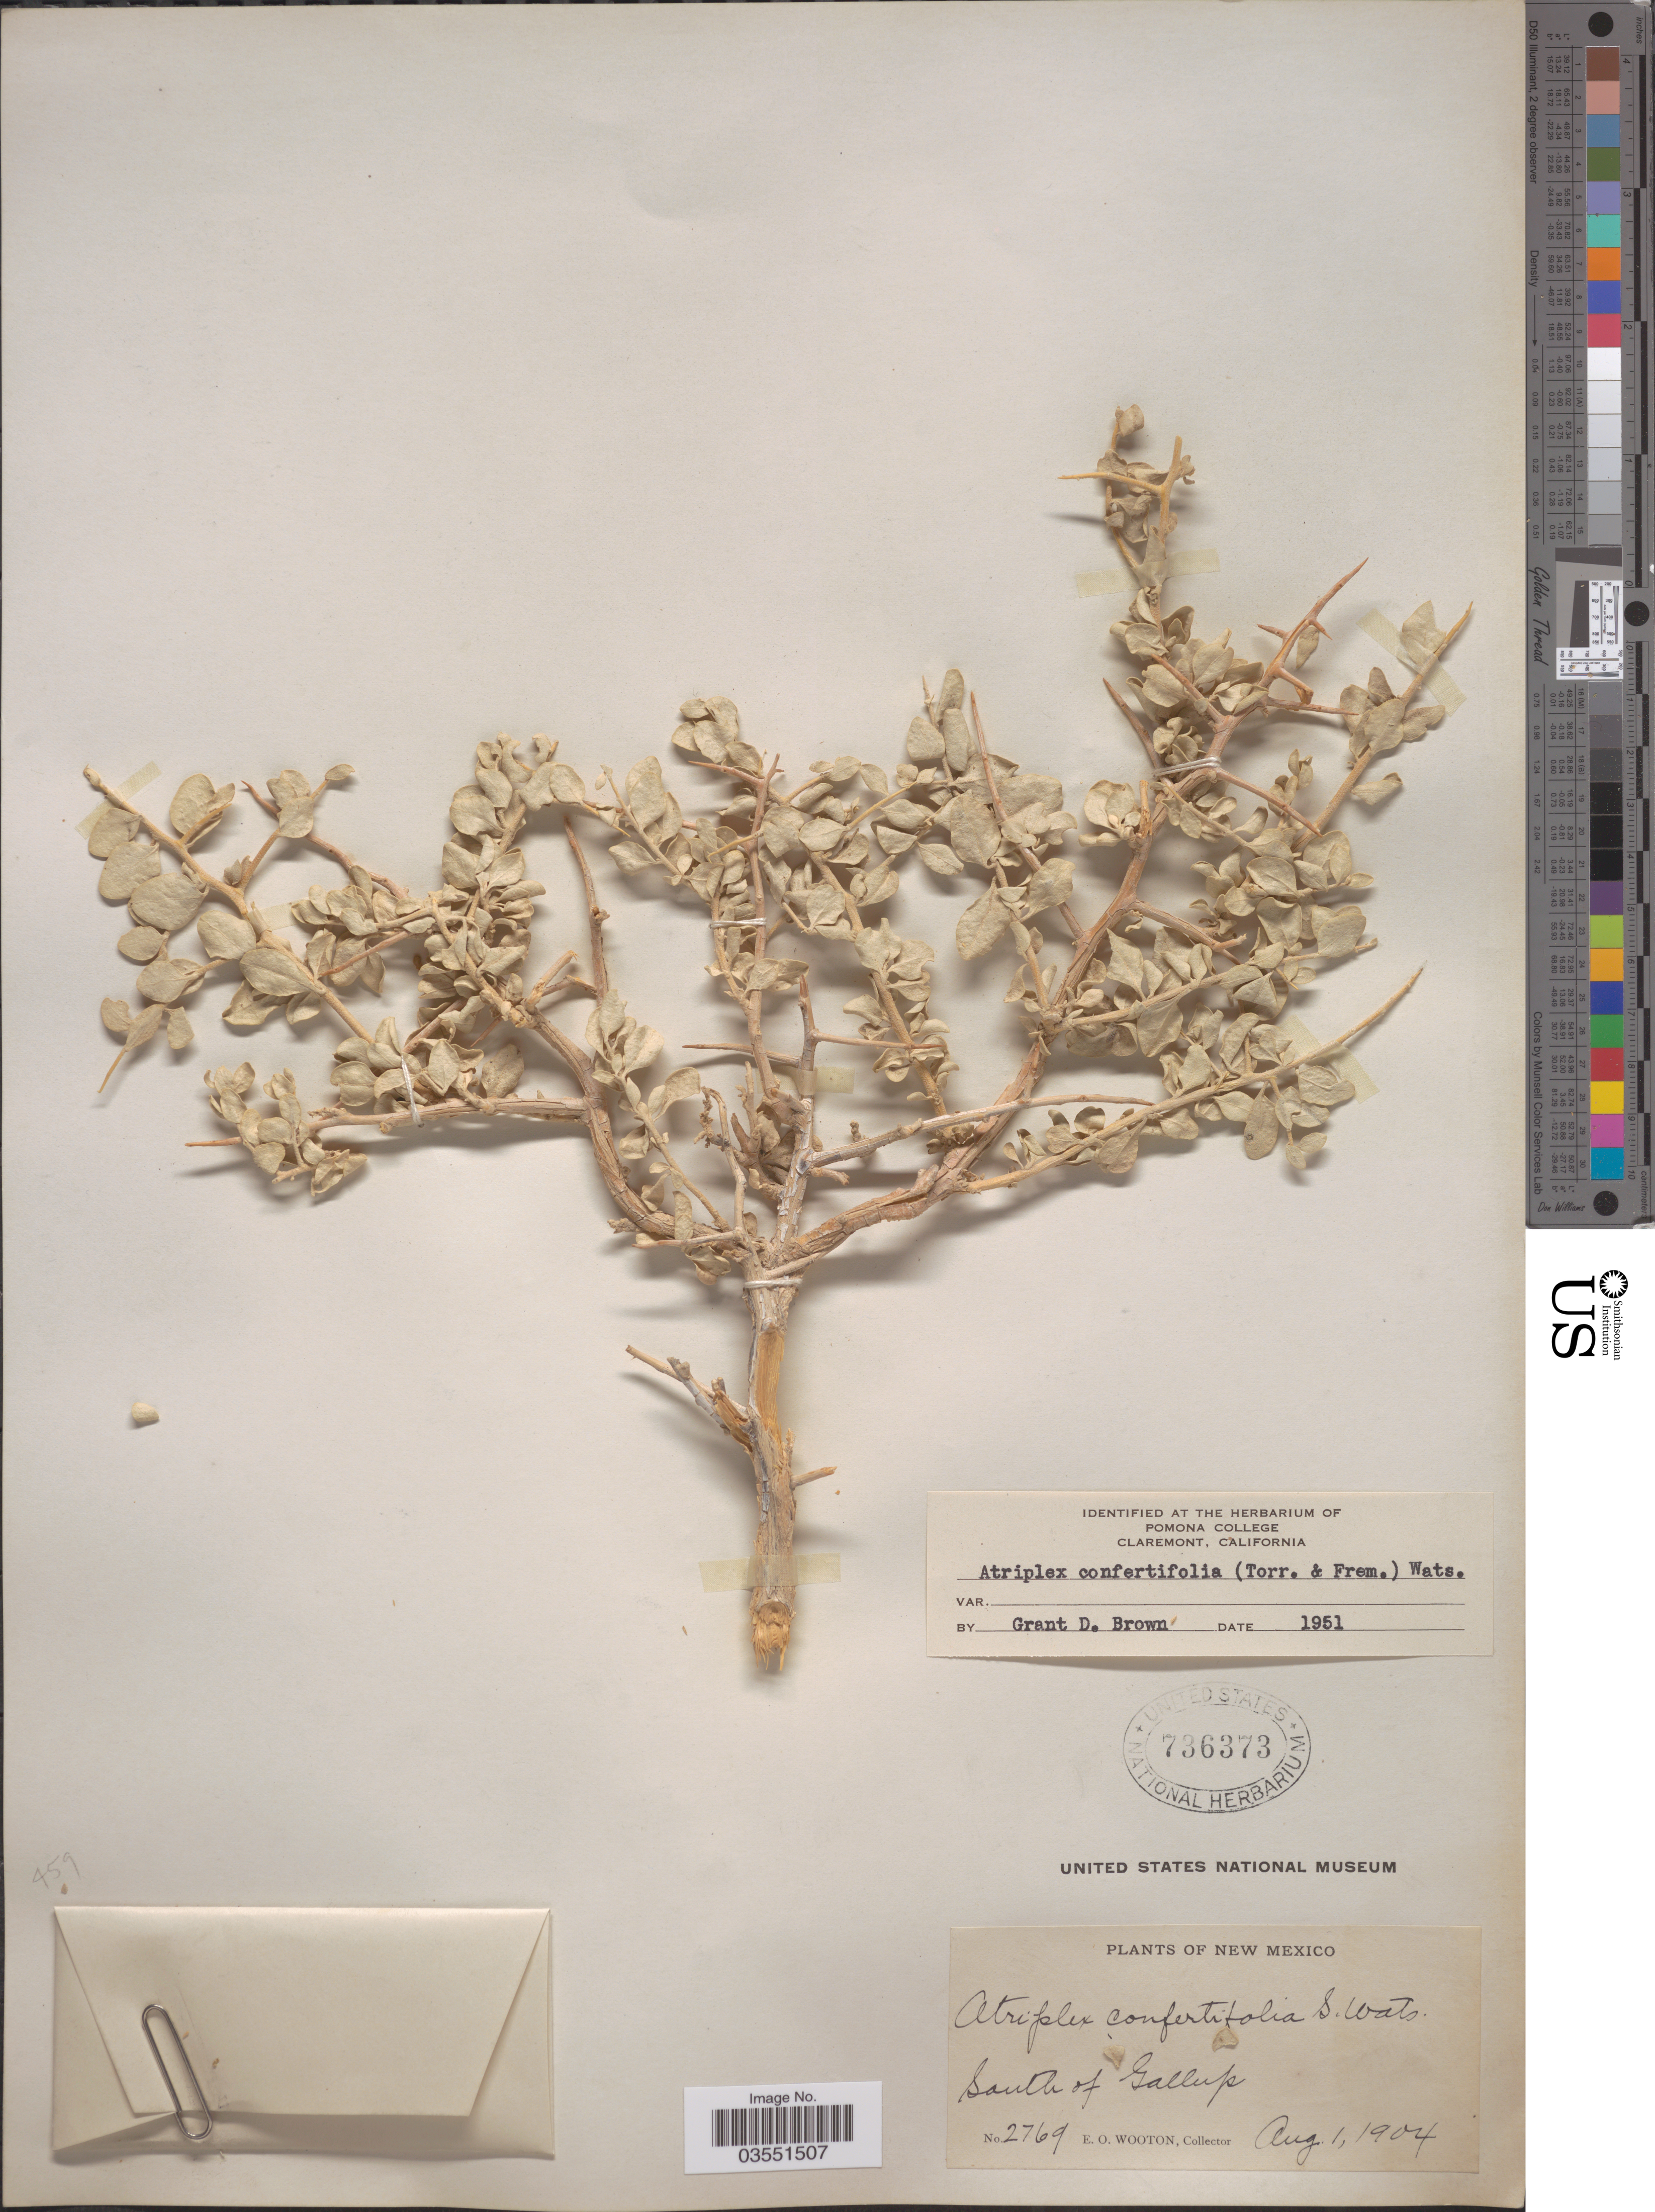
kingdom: Plantae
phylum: Tracheophyta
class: Magnoliopsida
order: Caryophyllales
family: Amaranthaceae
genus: Atriplex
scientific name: Atriplex confertifolia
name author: (Torr. & Frém.) S. Watson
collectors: E. O. Wooton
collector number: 2769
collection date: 1904-09-01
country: United States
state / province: New Mexico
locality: South of Gallup.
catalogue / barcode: US 736373